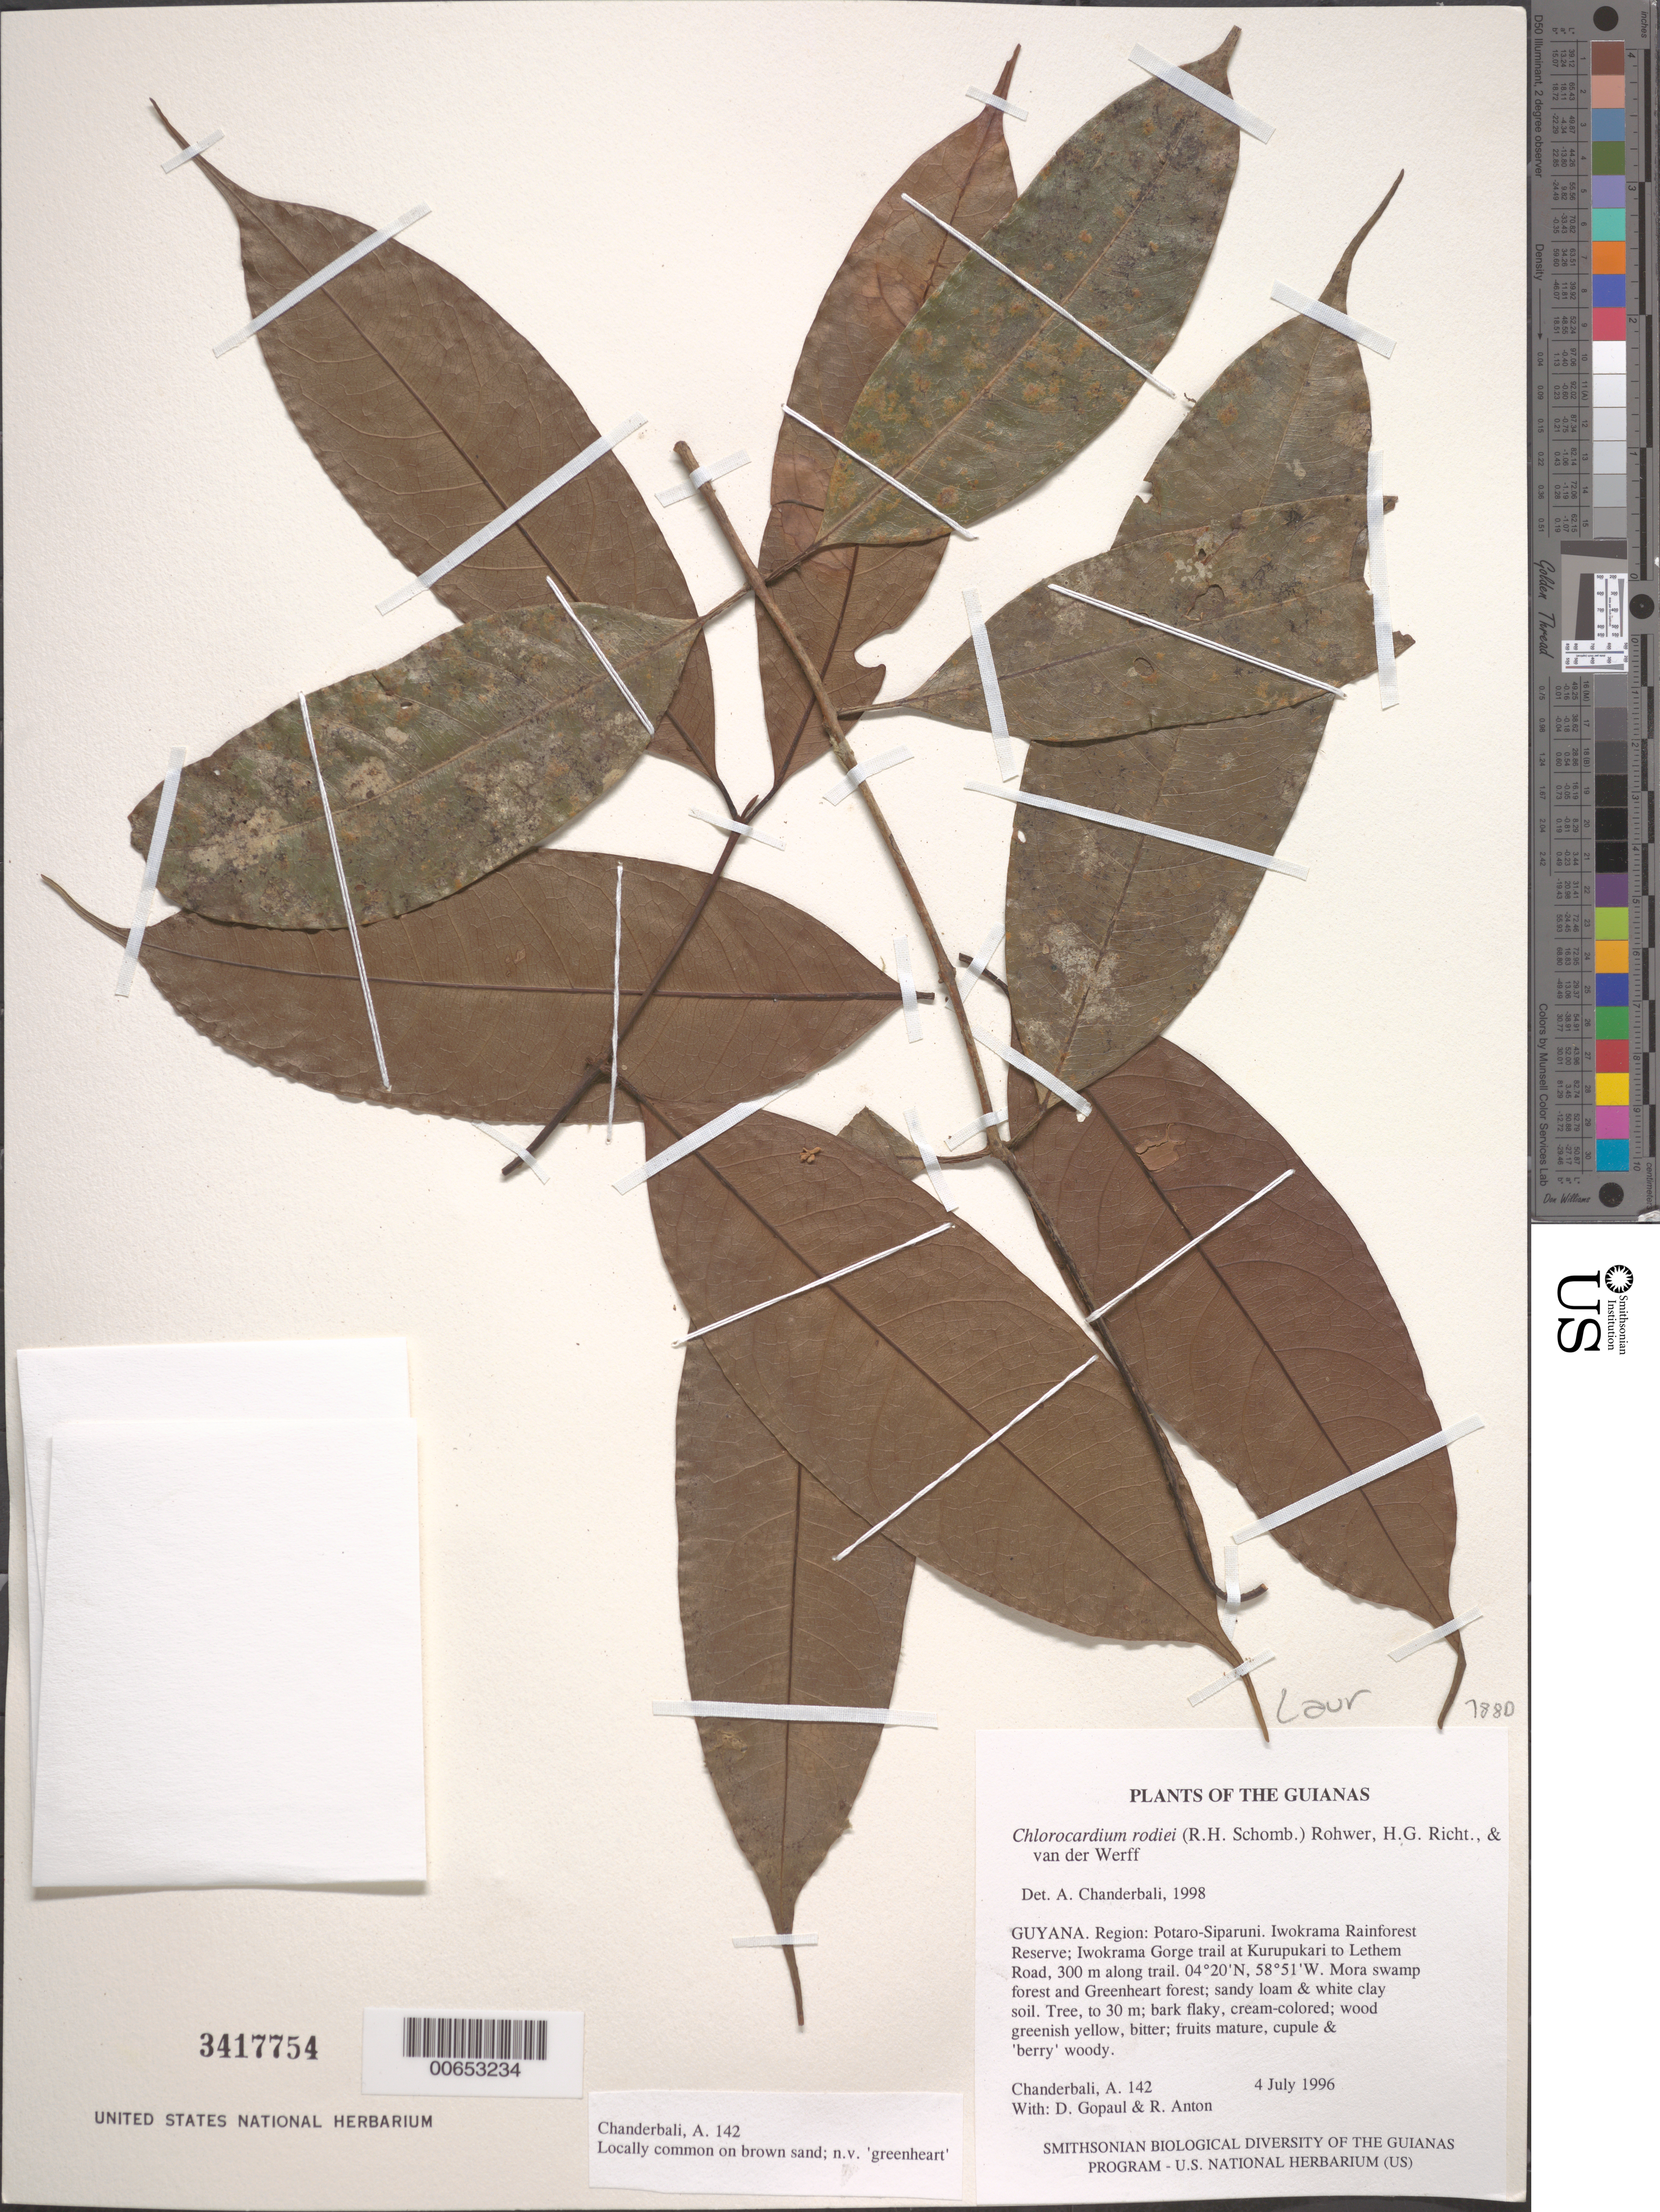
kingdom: Plantae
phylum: Tracheophyta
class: Magnoliopsida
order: Laurales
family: Lauraceae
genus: Chlorocardium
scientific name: Chlorocardium rodiei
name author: (R.H. Schomb.) Rohwer et al.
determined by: Chanderbali, Andre Shashi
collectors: A. S. Chanderbali, D. Gopaul & R. Anton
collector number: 142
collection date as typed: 4 July 1996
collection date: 1996-07-04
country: Guyana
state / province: Potaro-Siparuni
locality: Iwokrama Rainforest Reserve; Iwokrama Gorge trail at Kurupukari to Lethem Road, 300 m along trail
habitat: Mora swamp forest and Greenheart forest; sandy loam & white clay soil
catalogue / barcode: US 3417754